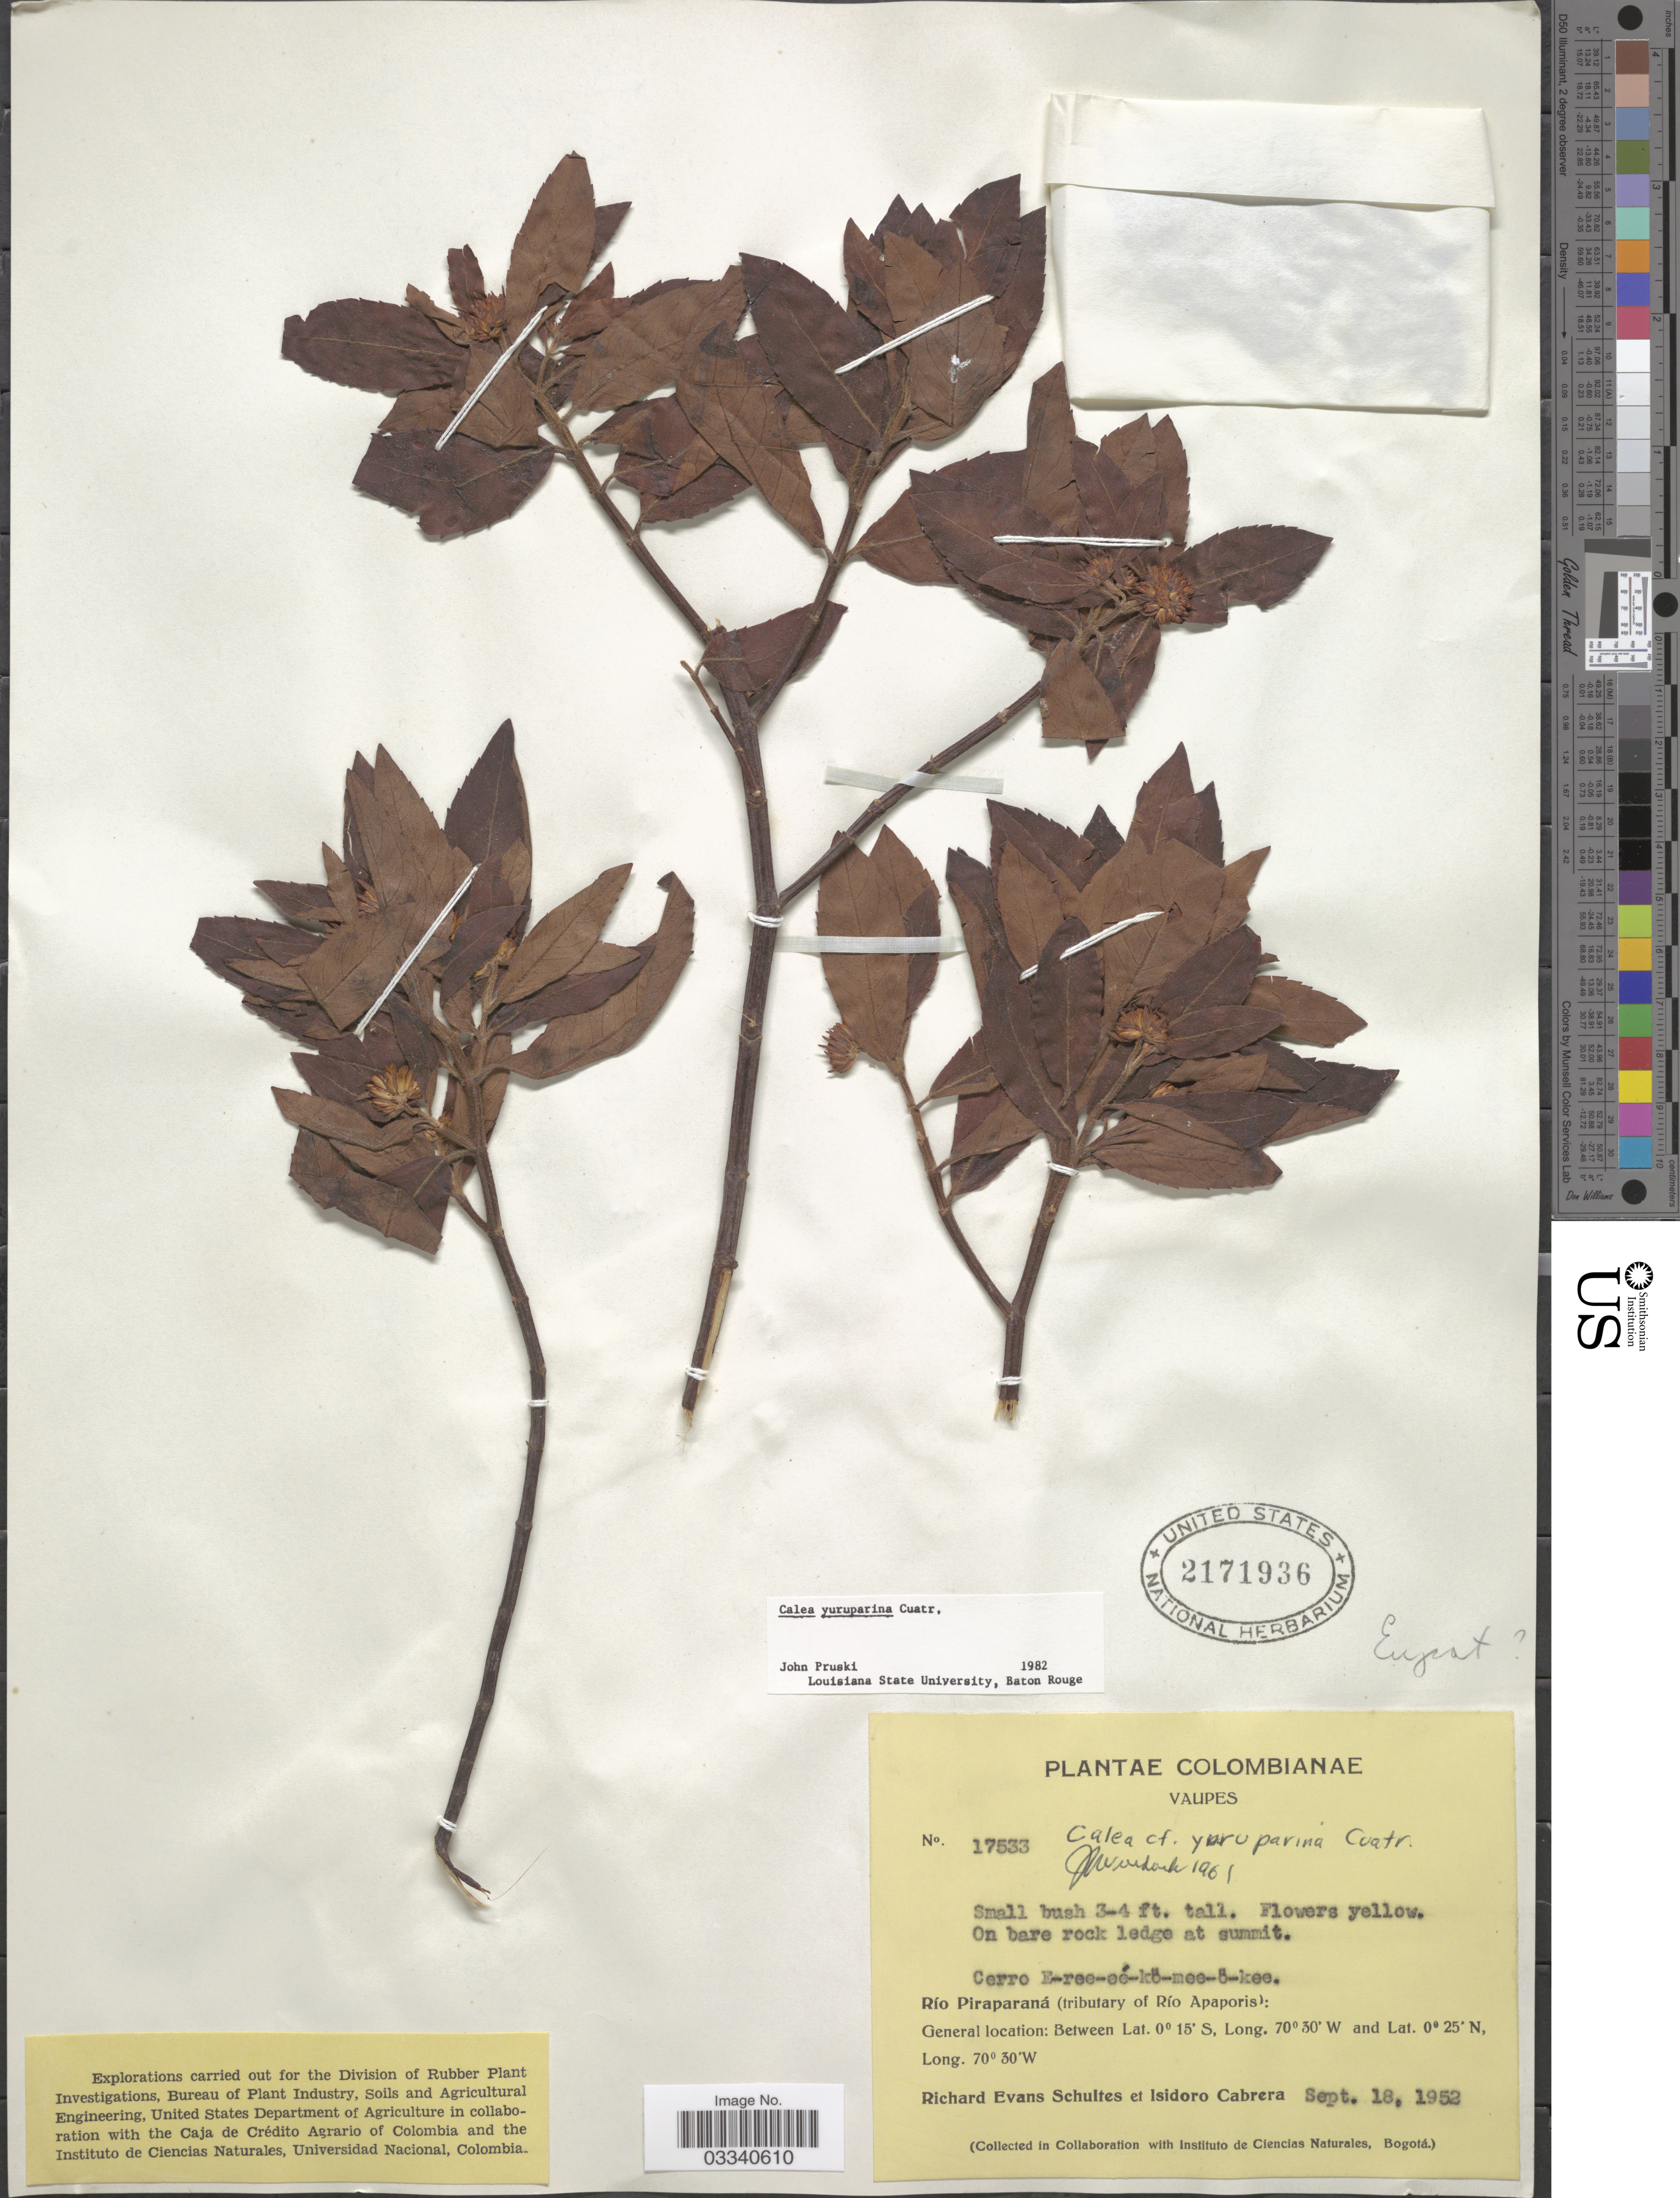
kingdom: Plantae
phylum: Tracheophyta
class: Magnoliopsida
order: Asterales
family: Asteraceae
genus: Calea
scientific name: Calea yuruparina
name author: Cuatrec.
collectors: R. E. Schultes & I. Cabrera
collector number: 17533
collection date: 1952-09-18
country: Colombia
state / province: Vaupés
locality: Cerro E-ree-eé-kö-mee-kee. Río Piraparaná (tributary of Río Apaporis).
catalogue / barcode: US 2171936